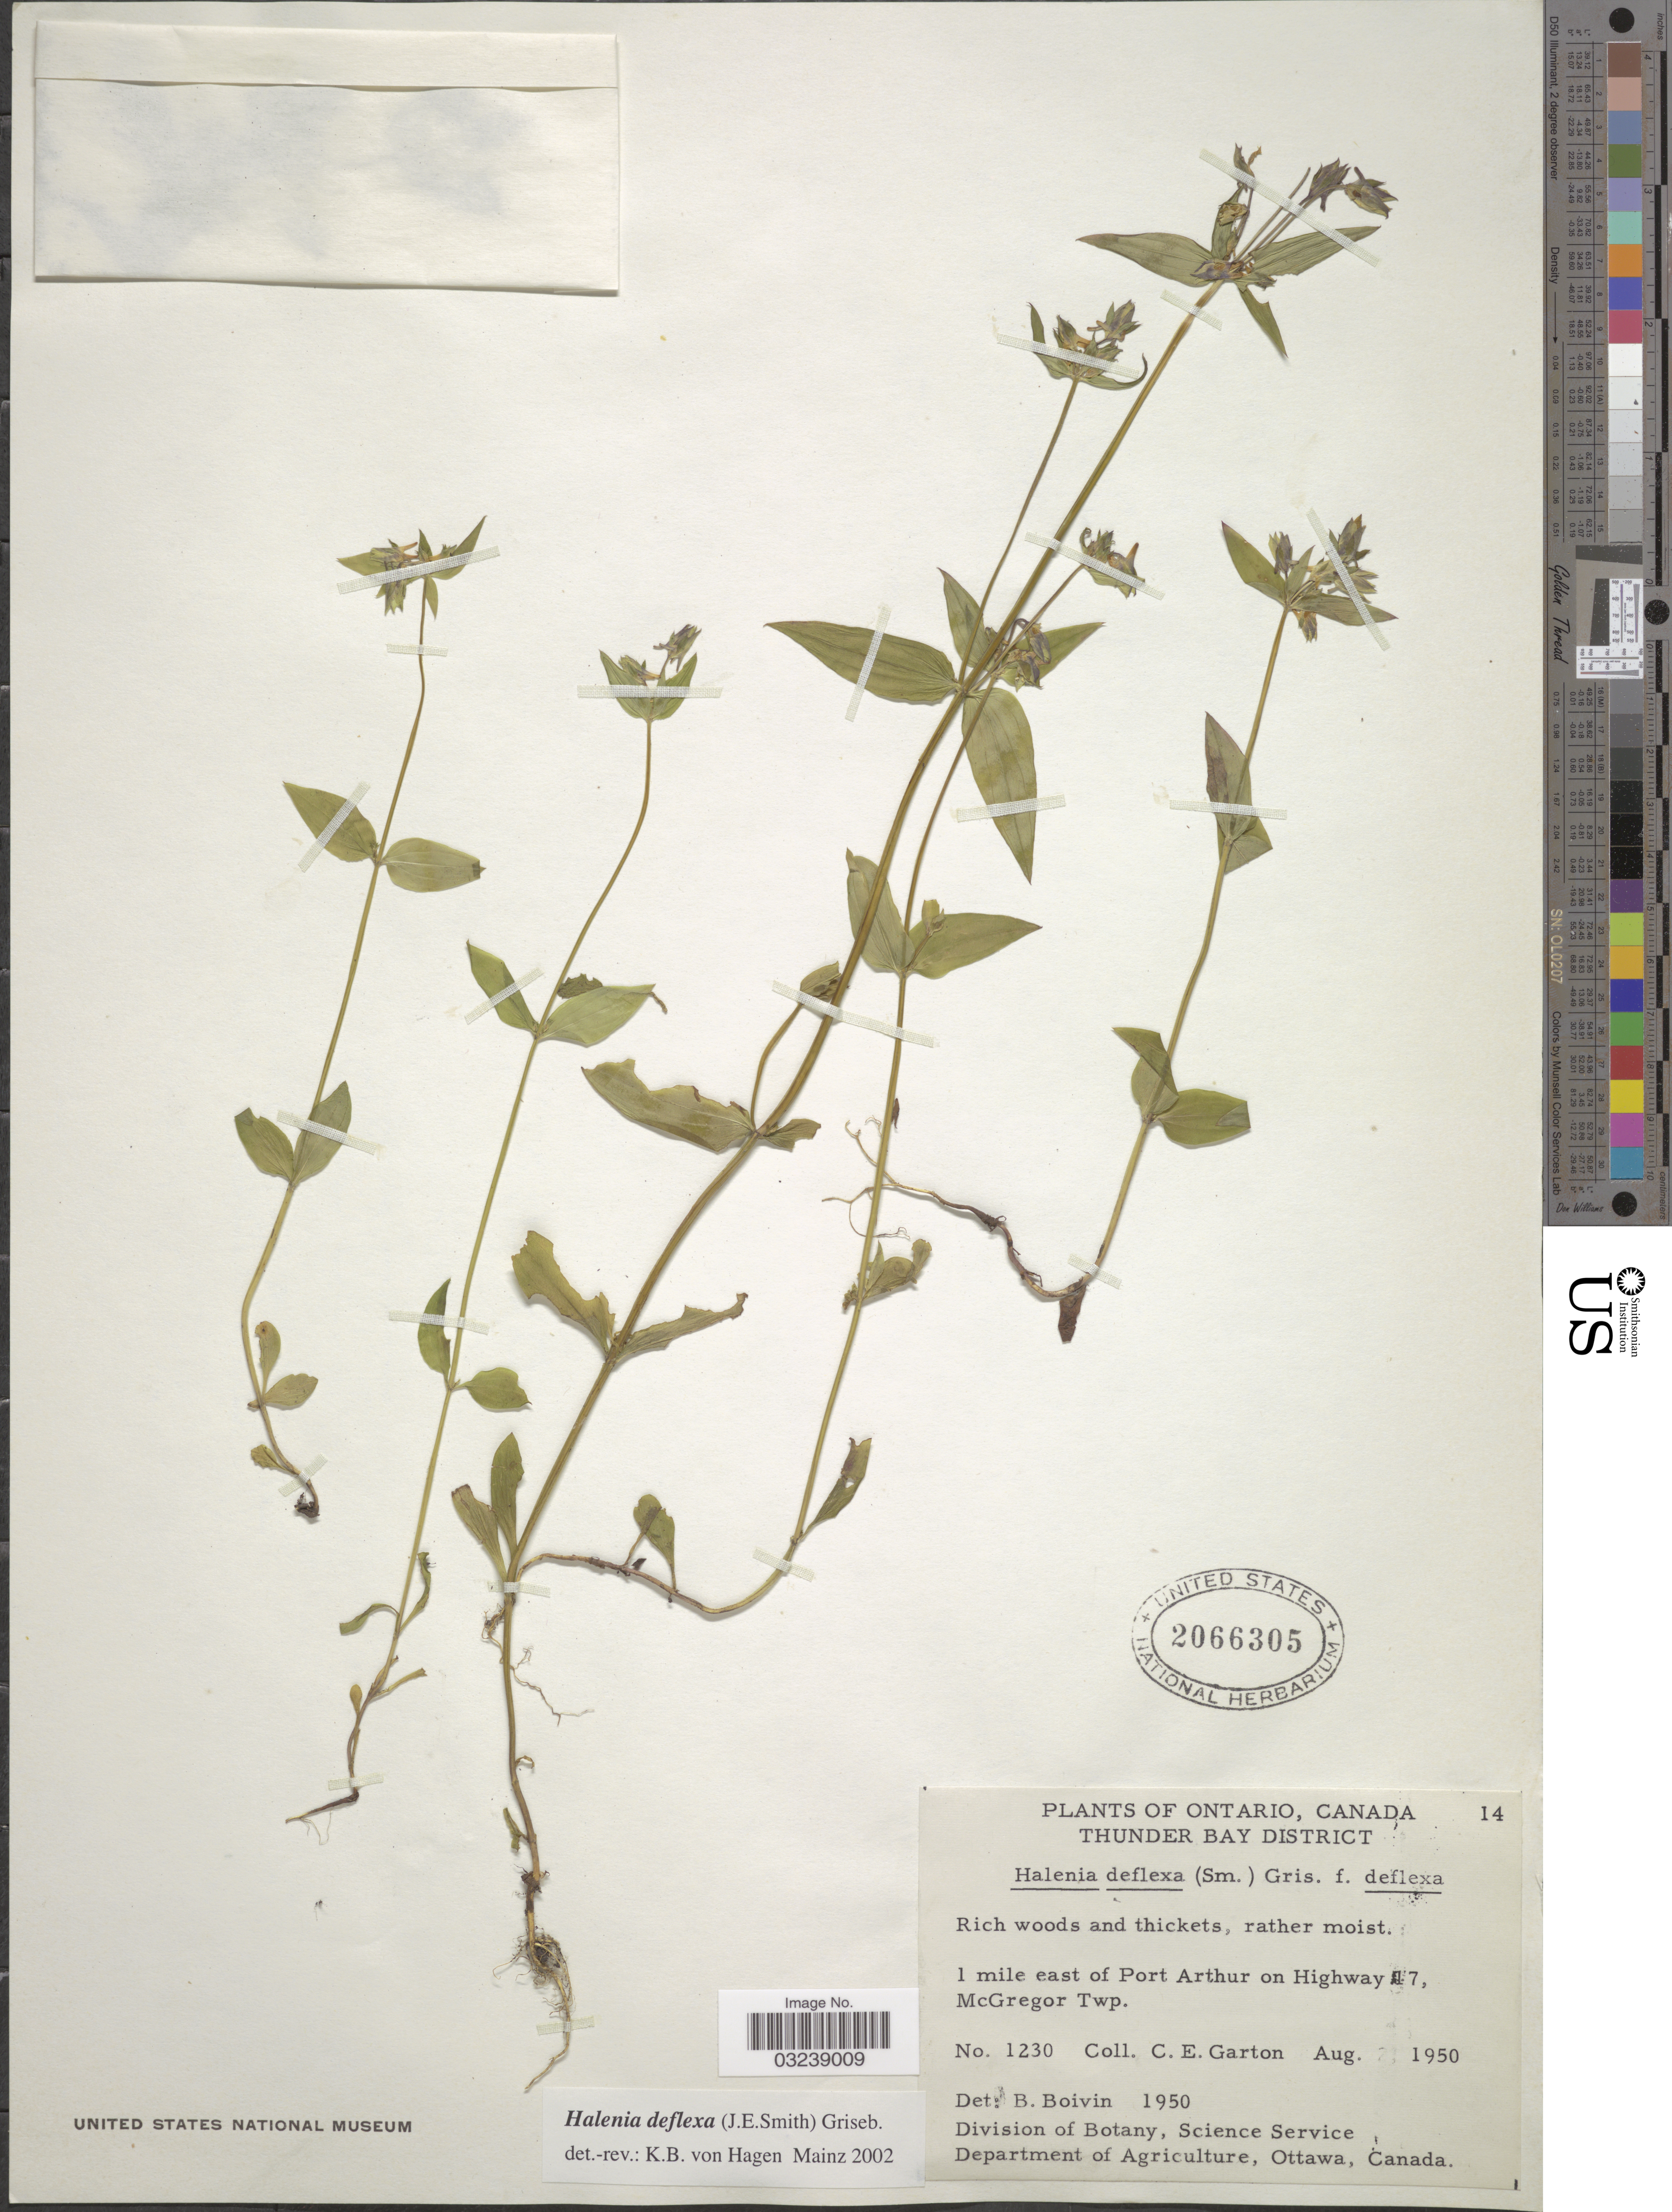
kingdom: Plantae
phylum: Tracheophyta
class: Magnoliopsida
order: Gentianales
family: Gentianaceae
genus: Halenia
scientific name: Halenia deflexa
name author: (Sm.) Griseb.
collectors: C. E. Garton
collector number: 1230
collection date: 1950-08-02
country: Canada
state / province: Ontario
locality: Thunder Bay District. 1 mile east of Port Arthur on Highway 17, McGregor Twp.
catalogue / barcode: US 2066305